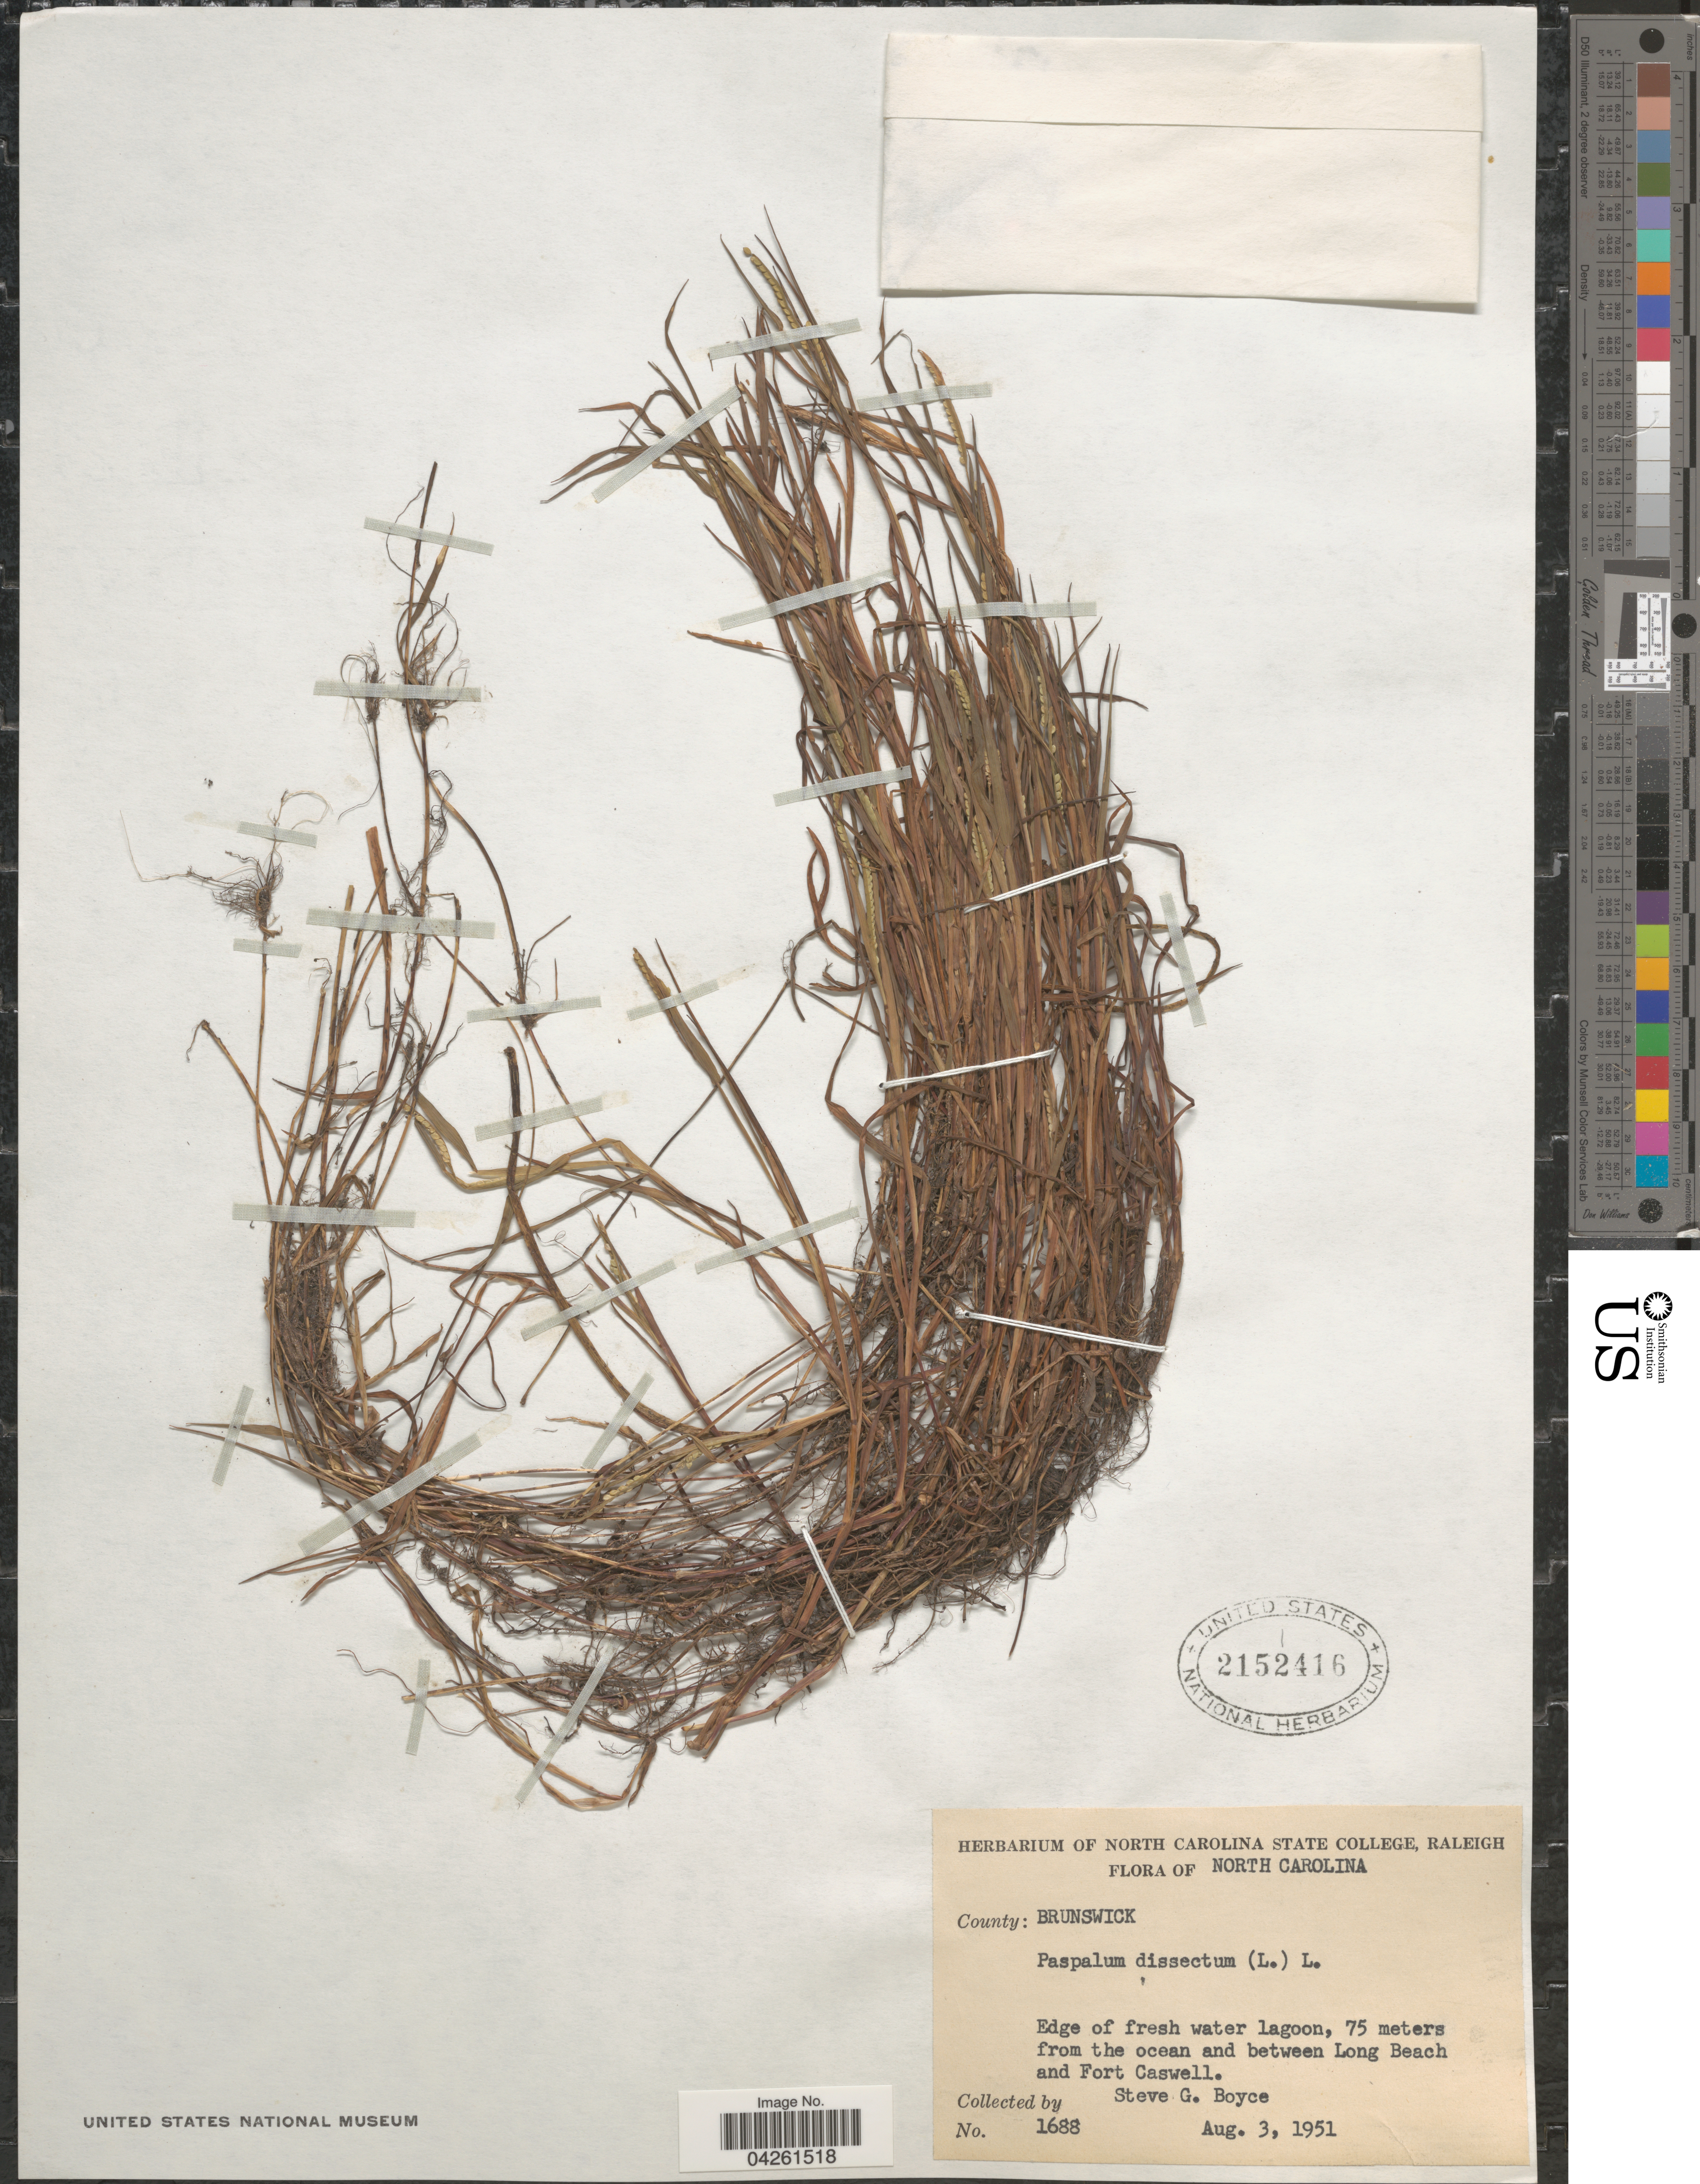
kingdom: Plantae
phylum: Tracheophyta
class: Liliopsida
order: Poales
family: Poaceae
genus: Paspalum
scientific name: Paspalum dissectum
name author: (L.) L.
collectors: S. Boyce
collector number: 1688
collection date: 1951-08-03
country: United States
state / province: North Carolina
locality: County: Brunswick. Edge of fresh water lagoon, 75 meters from the ocean and between Long Beach and Fort Caswell.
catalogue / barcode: US 2152416